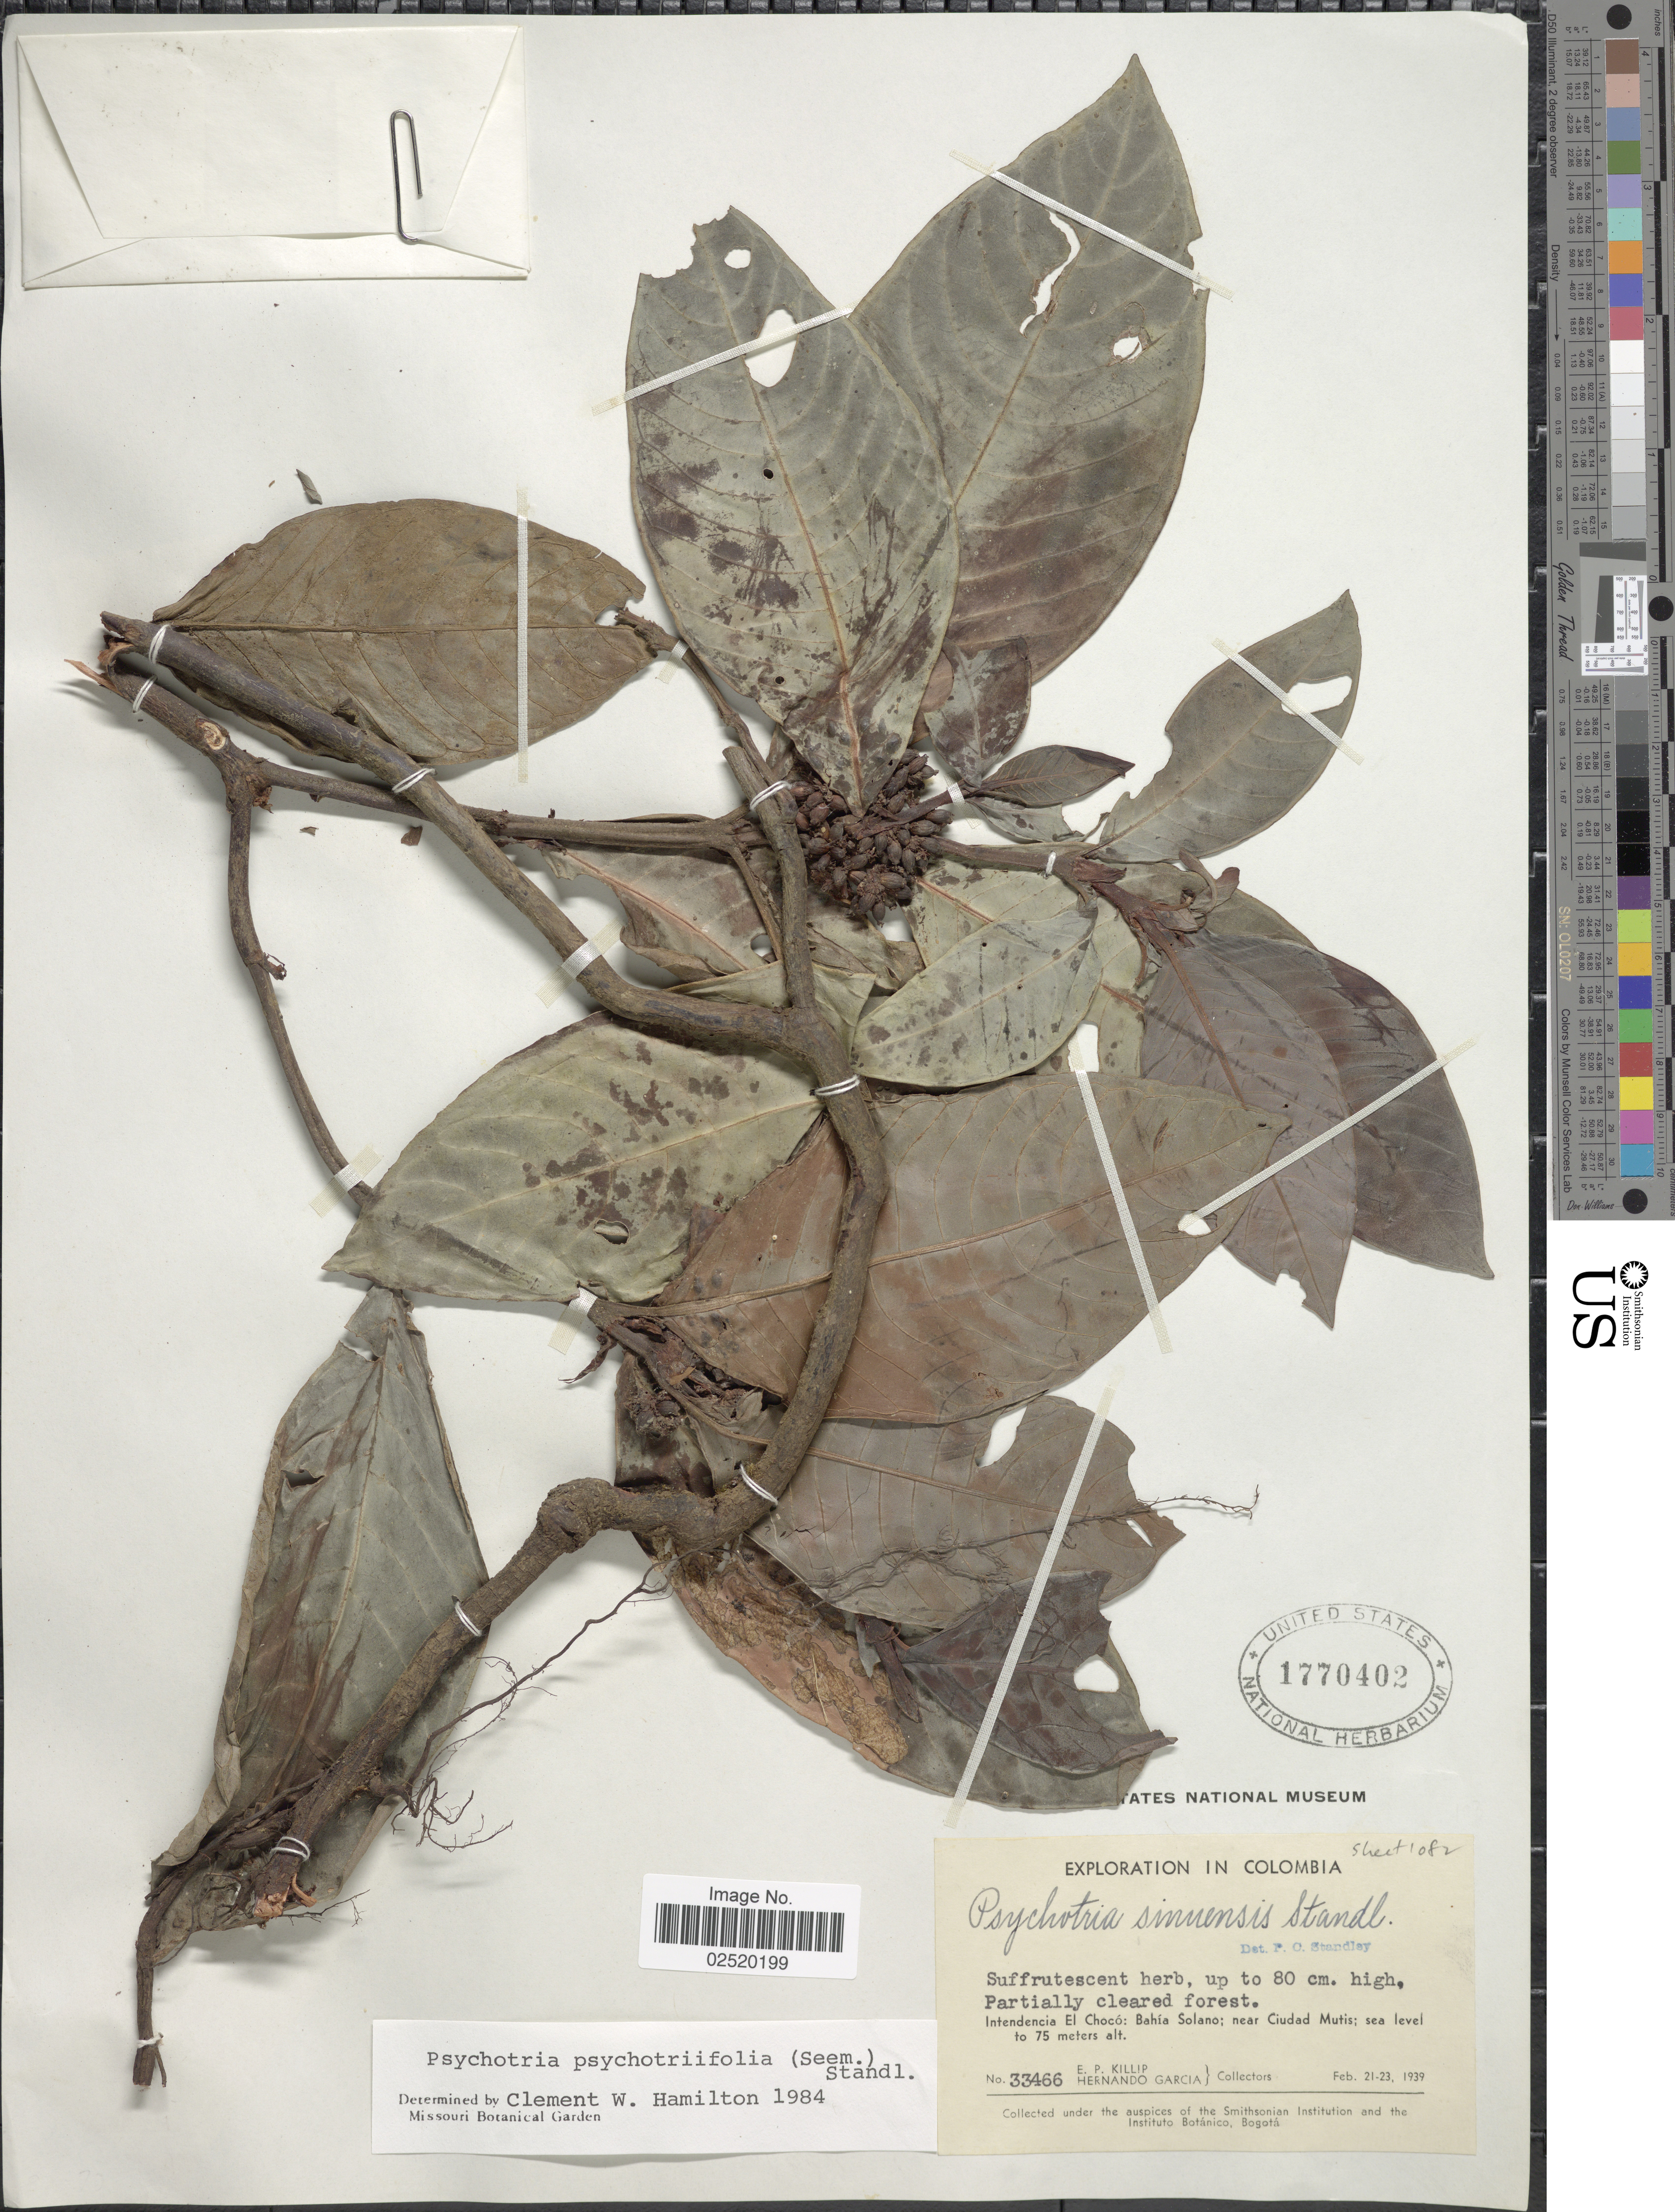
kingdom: Plantae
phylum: Tracheophyta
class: Magnoliopsida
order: Gentianales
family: Rubiaceae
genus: Psychotria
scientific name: Psychotria psychotriaefolia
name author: (Seem.) Standl.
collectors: E. P. Killip & H. Garcia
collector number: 33466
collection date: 1939-02-21/1939-02-23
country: Colombia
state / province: Chocó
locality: Bahia Solano: near Ciudad Mutis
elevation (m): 75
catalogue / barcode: US 1770402